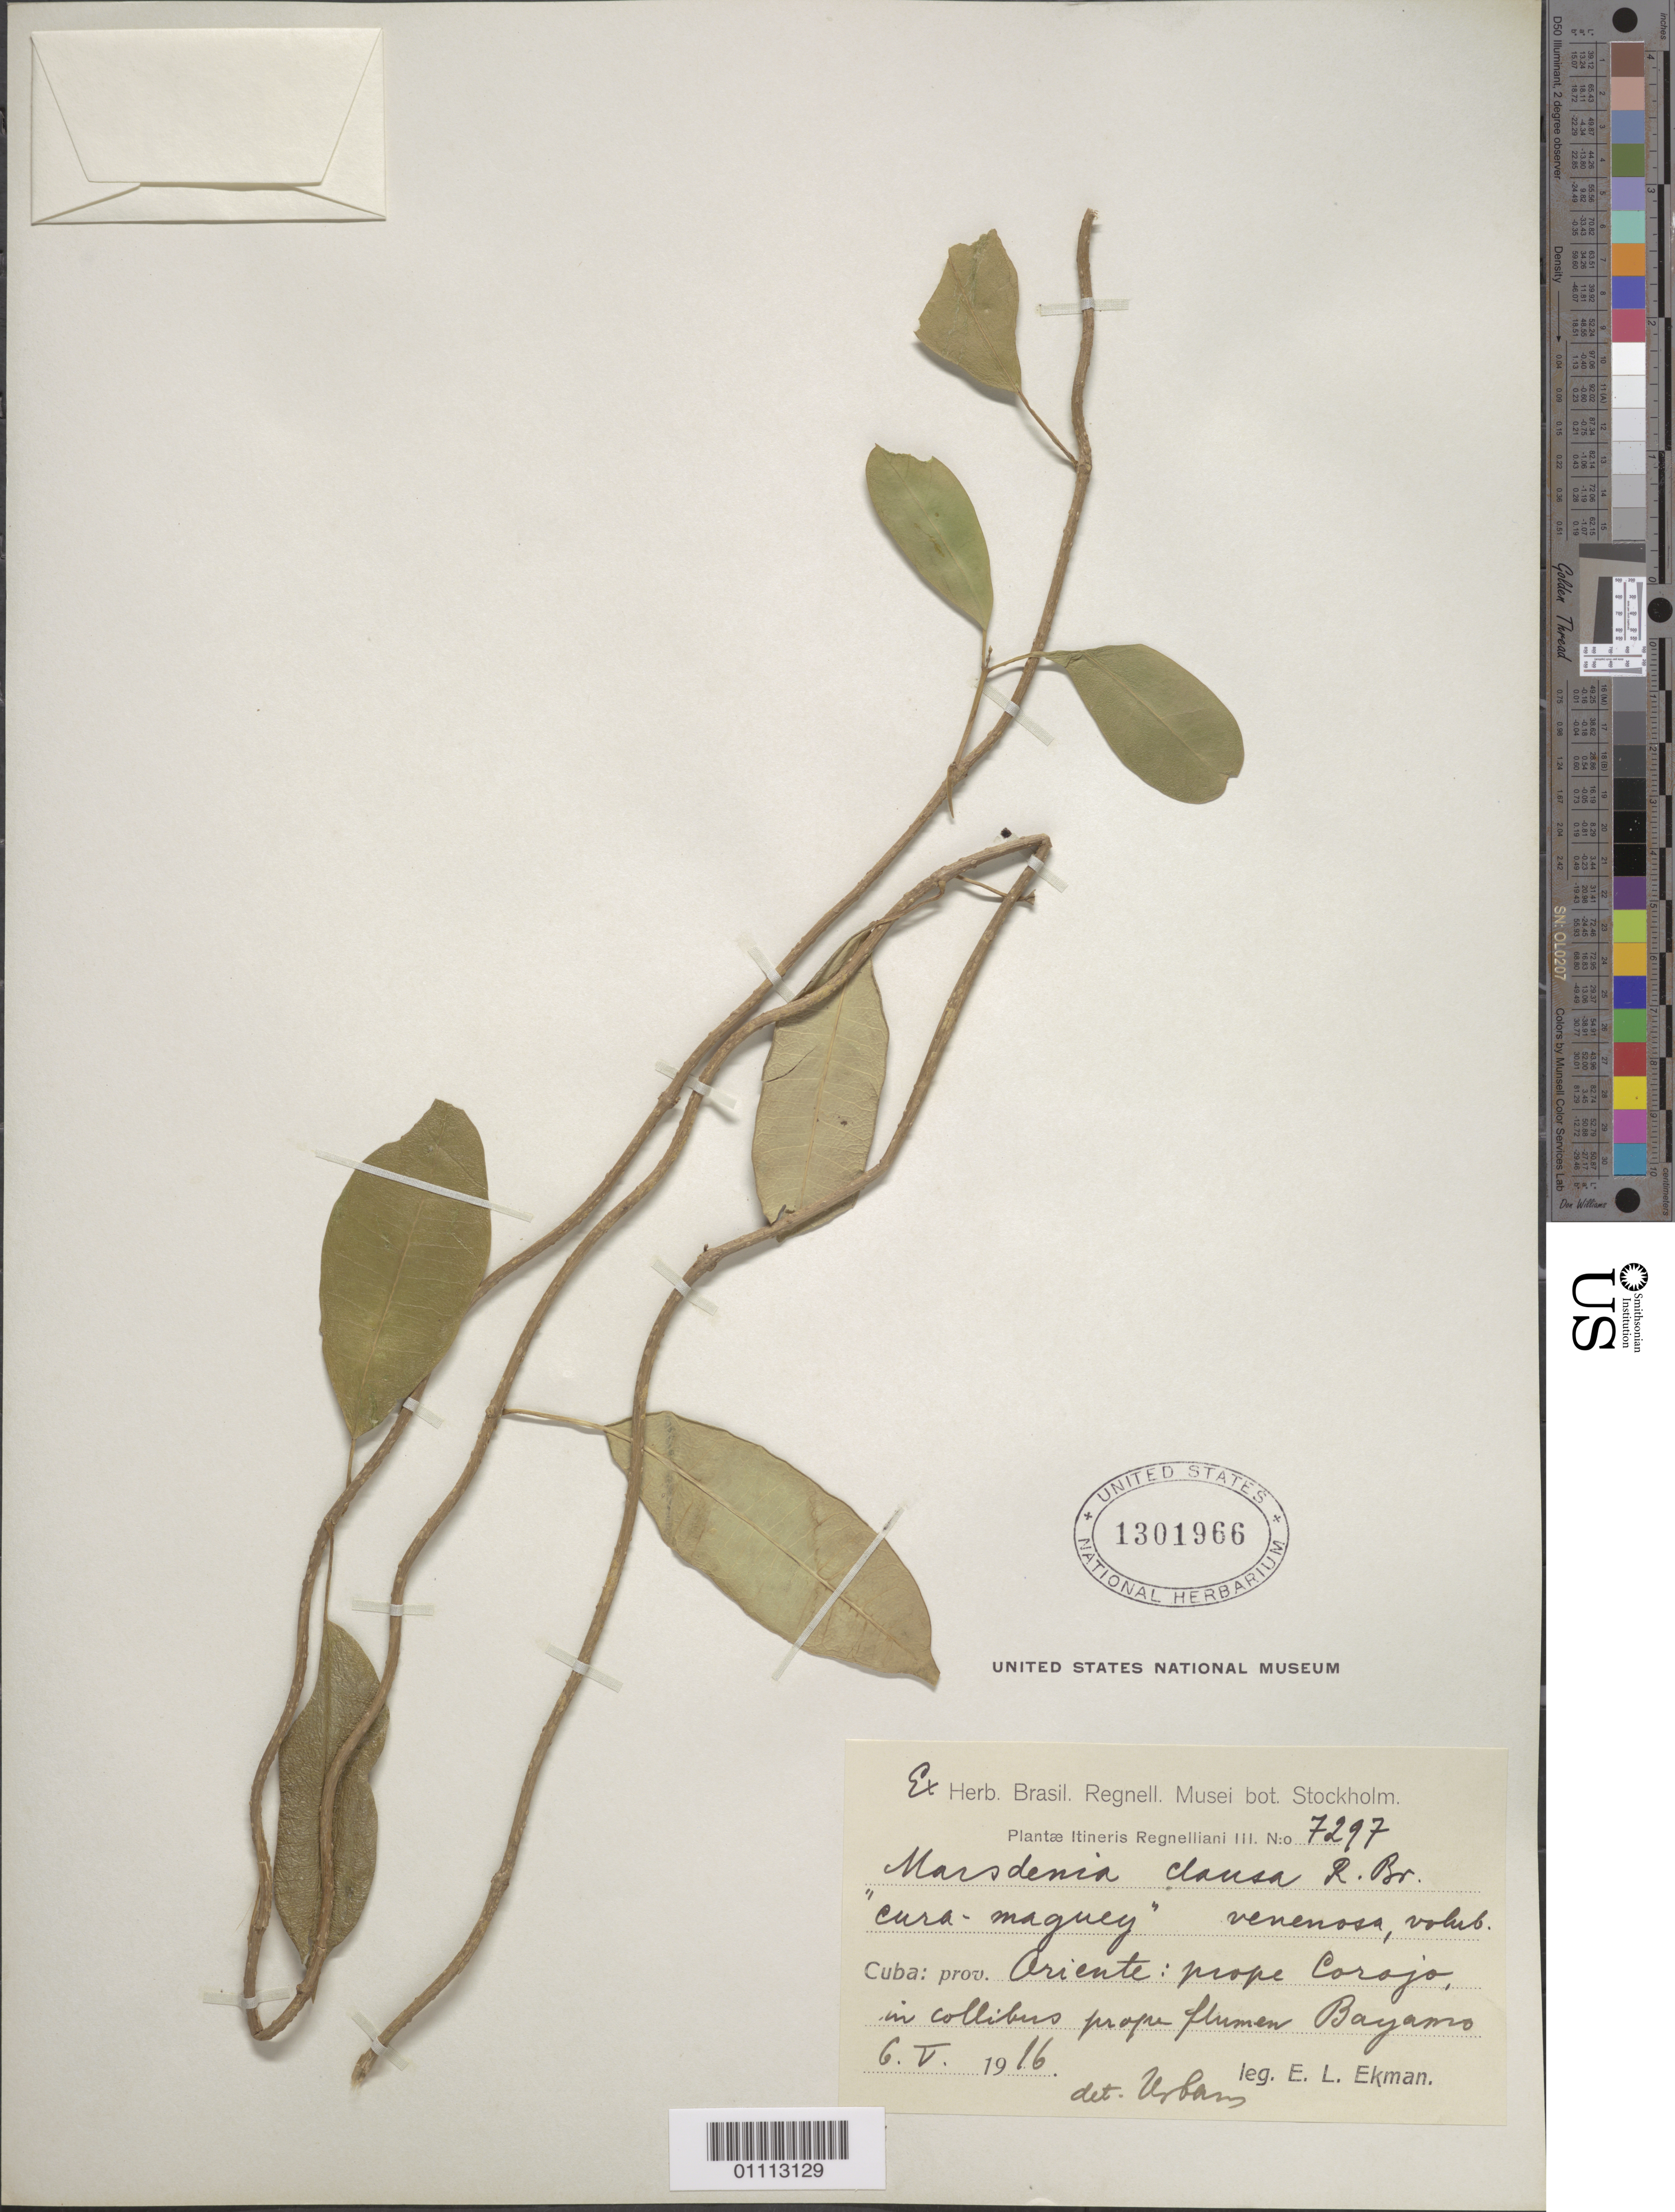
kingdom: Plantae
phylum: Tracheophyta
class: Magnoliopsida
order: Gentianales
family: Apocynaceae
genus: Marsdenia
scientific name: Marsdenia clausa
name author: R. Br.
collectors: E. L. Ekman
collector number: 7297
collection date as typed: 06 May 1916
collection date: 1916-05-06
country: Cuba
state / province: Granma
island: Cuba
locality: Prope Carajo, in collibus prope flumen Bayamo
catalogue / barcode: US 1301966